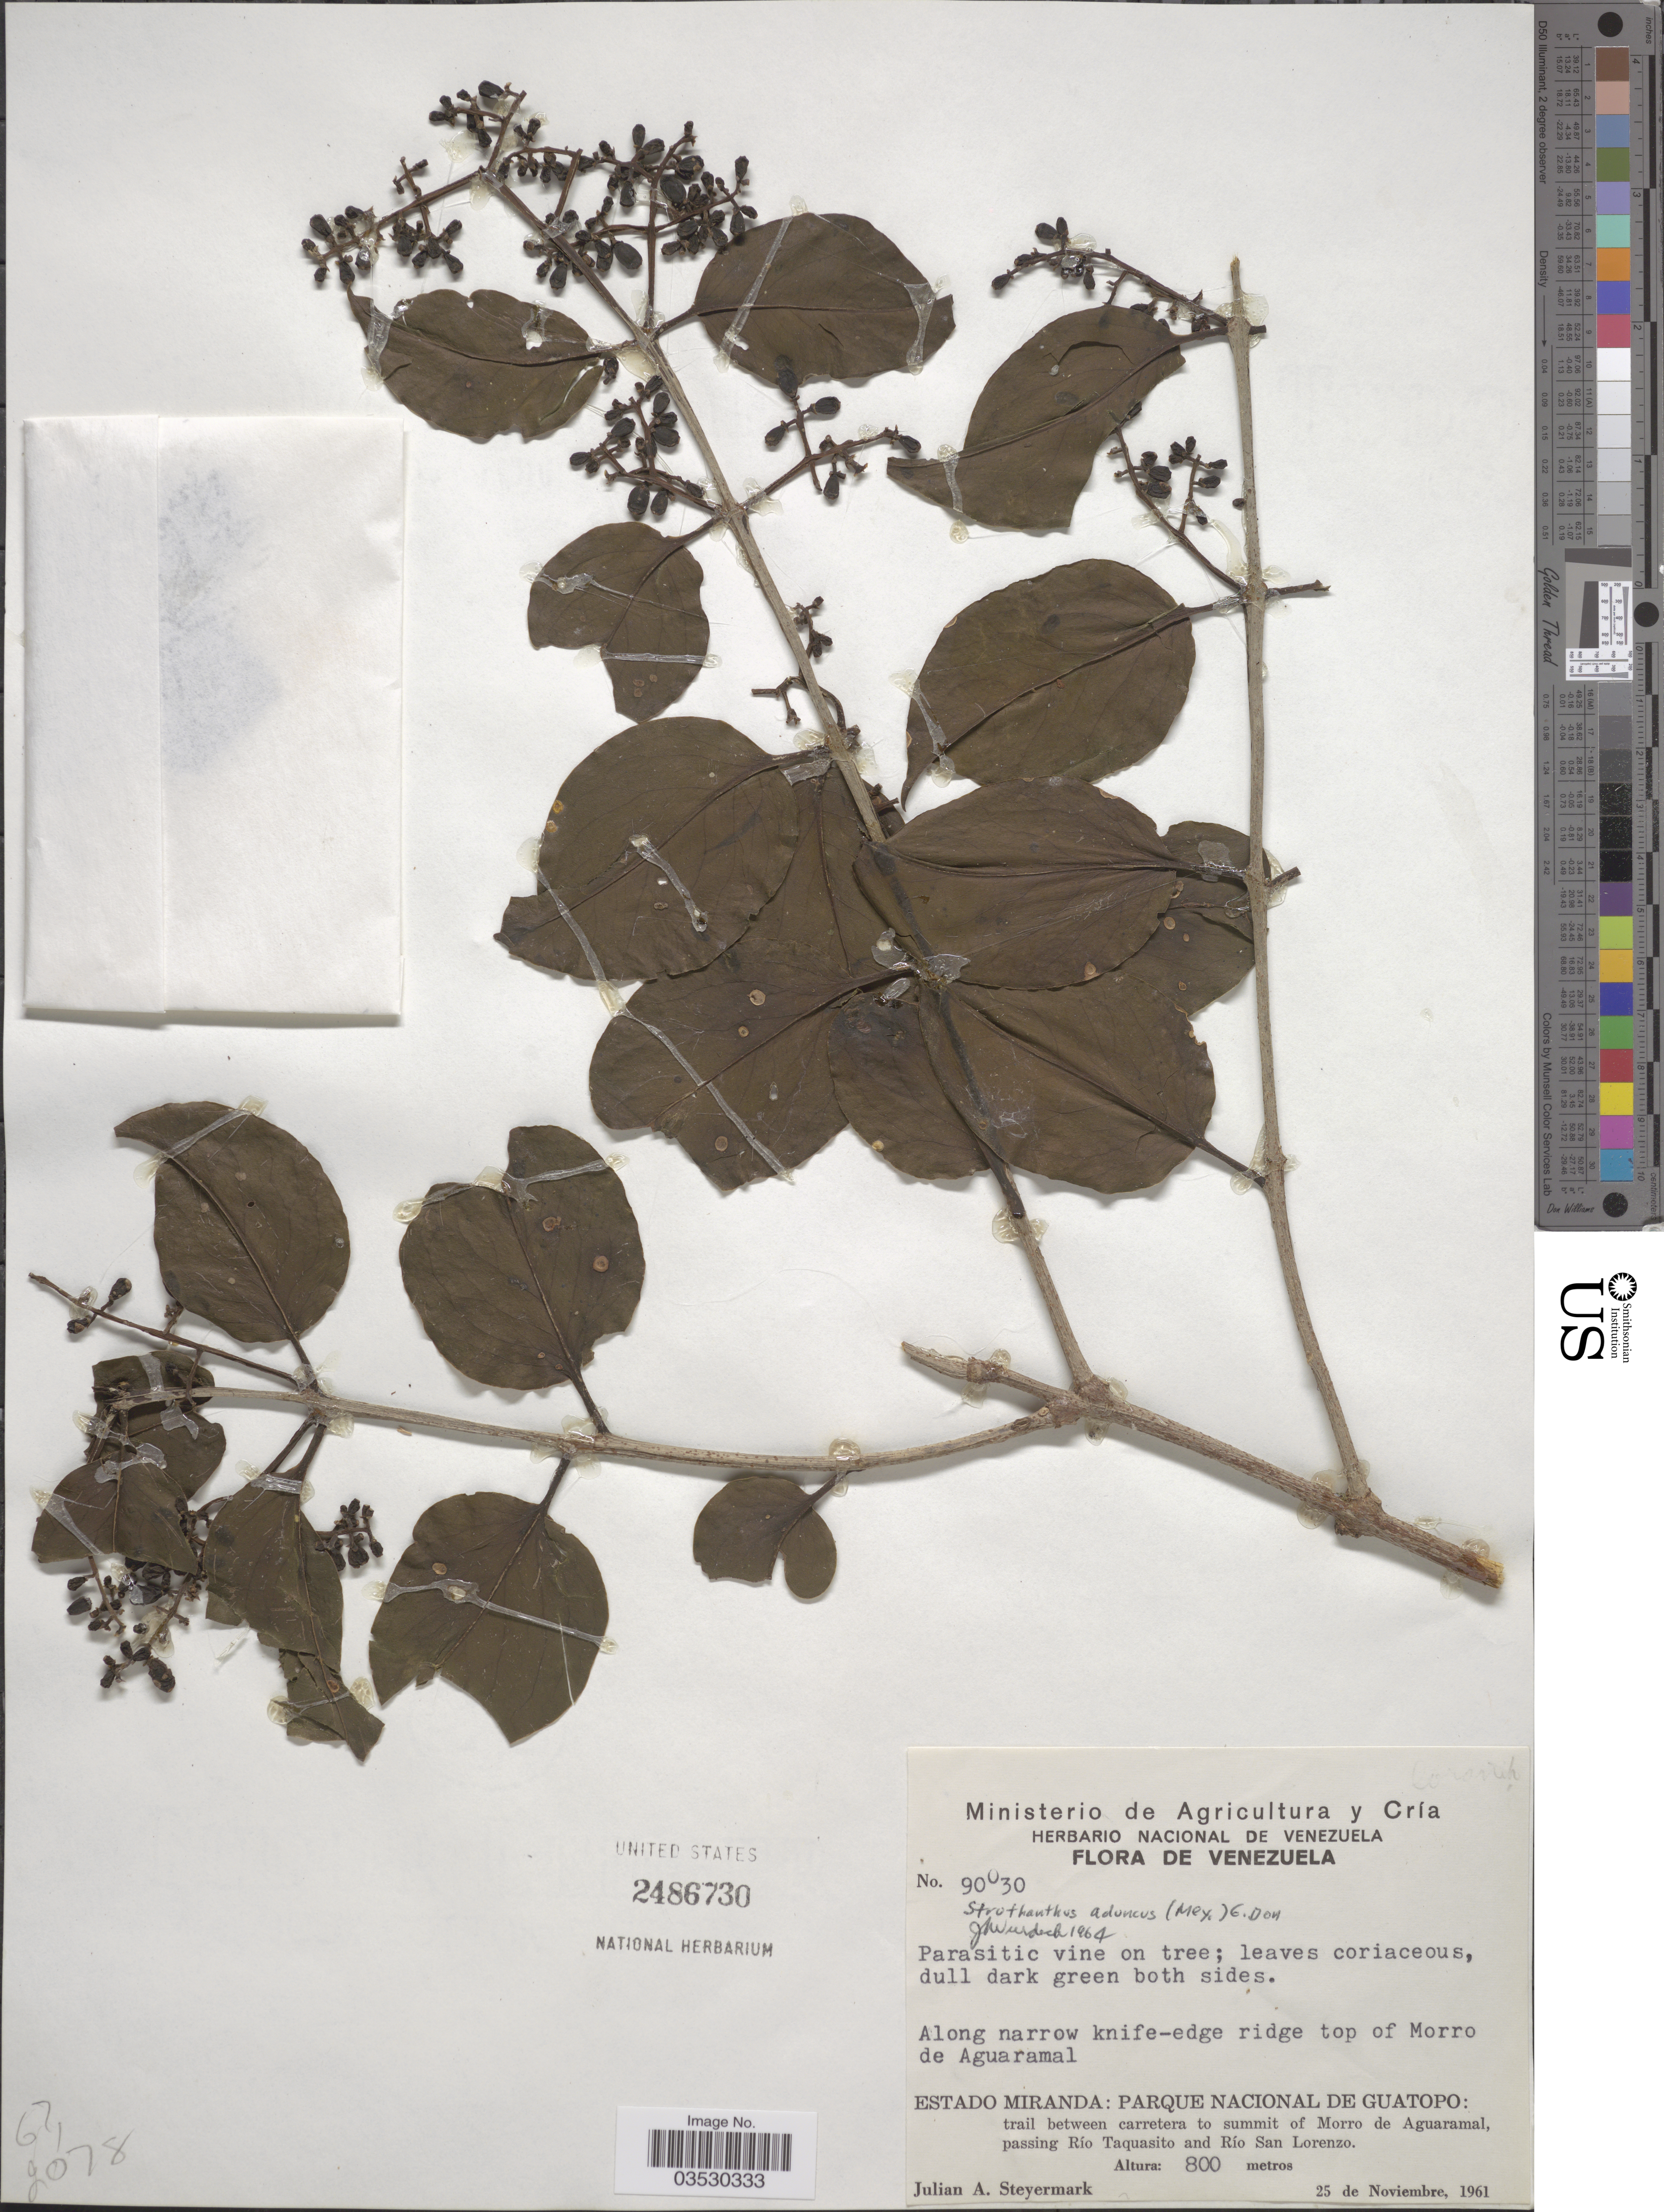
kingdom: Plantae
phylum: Tracheophyta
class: Magnoliopsida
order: Santalales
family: Loranthaceae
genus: Struthanthus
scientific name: Struthanthus aduncus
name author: (G. Mey.) G. Don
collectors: J. Steyermark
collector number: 90030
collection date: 1961-11-25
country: Venezuela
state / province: Miranda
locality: Along narrow knife-edge ridge top of Morro de Aguaramal. Estado Miranda: Parque Nacional de Guatopo: trail between carretera to summit of Morro de Aguaramal, passing Río Taquasito and Río San Lorenzo.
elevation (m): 800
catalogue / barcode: US 2486730